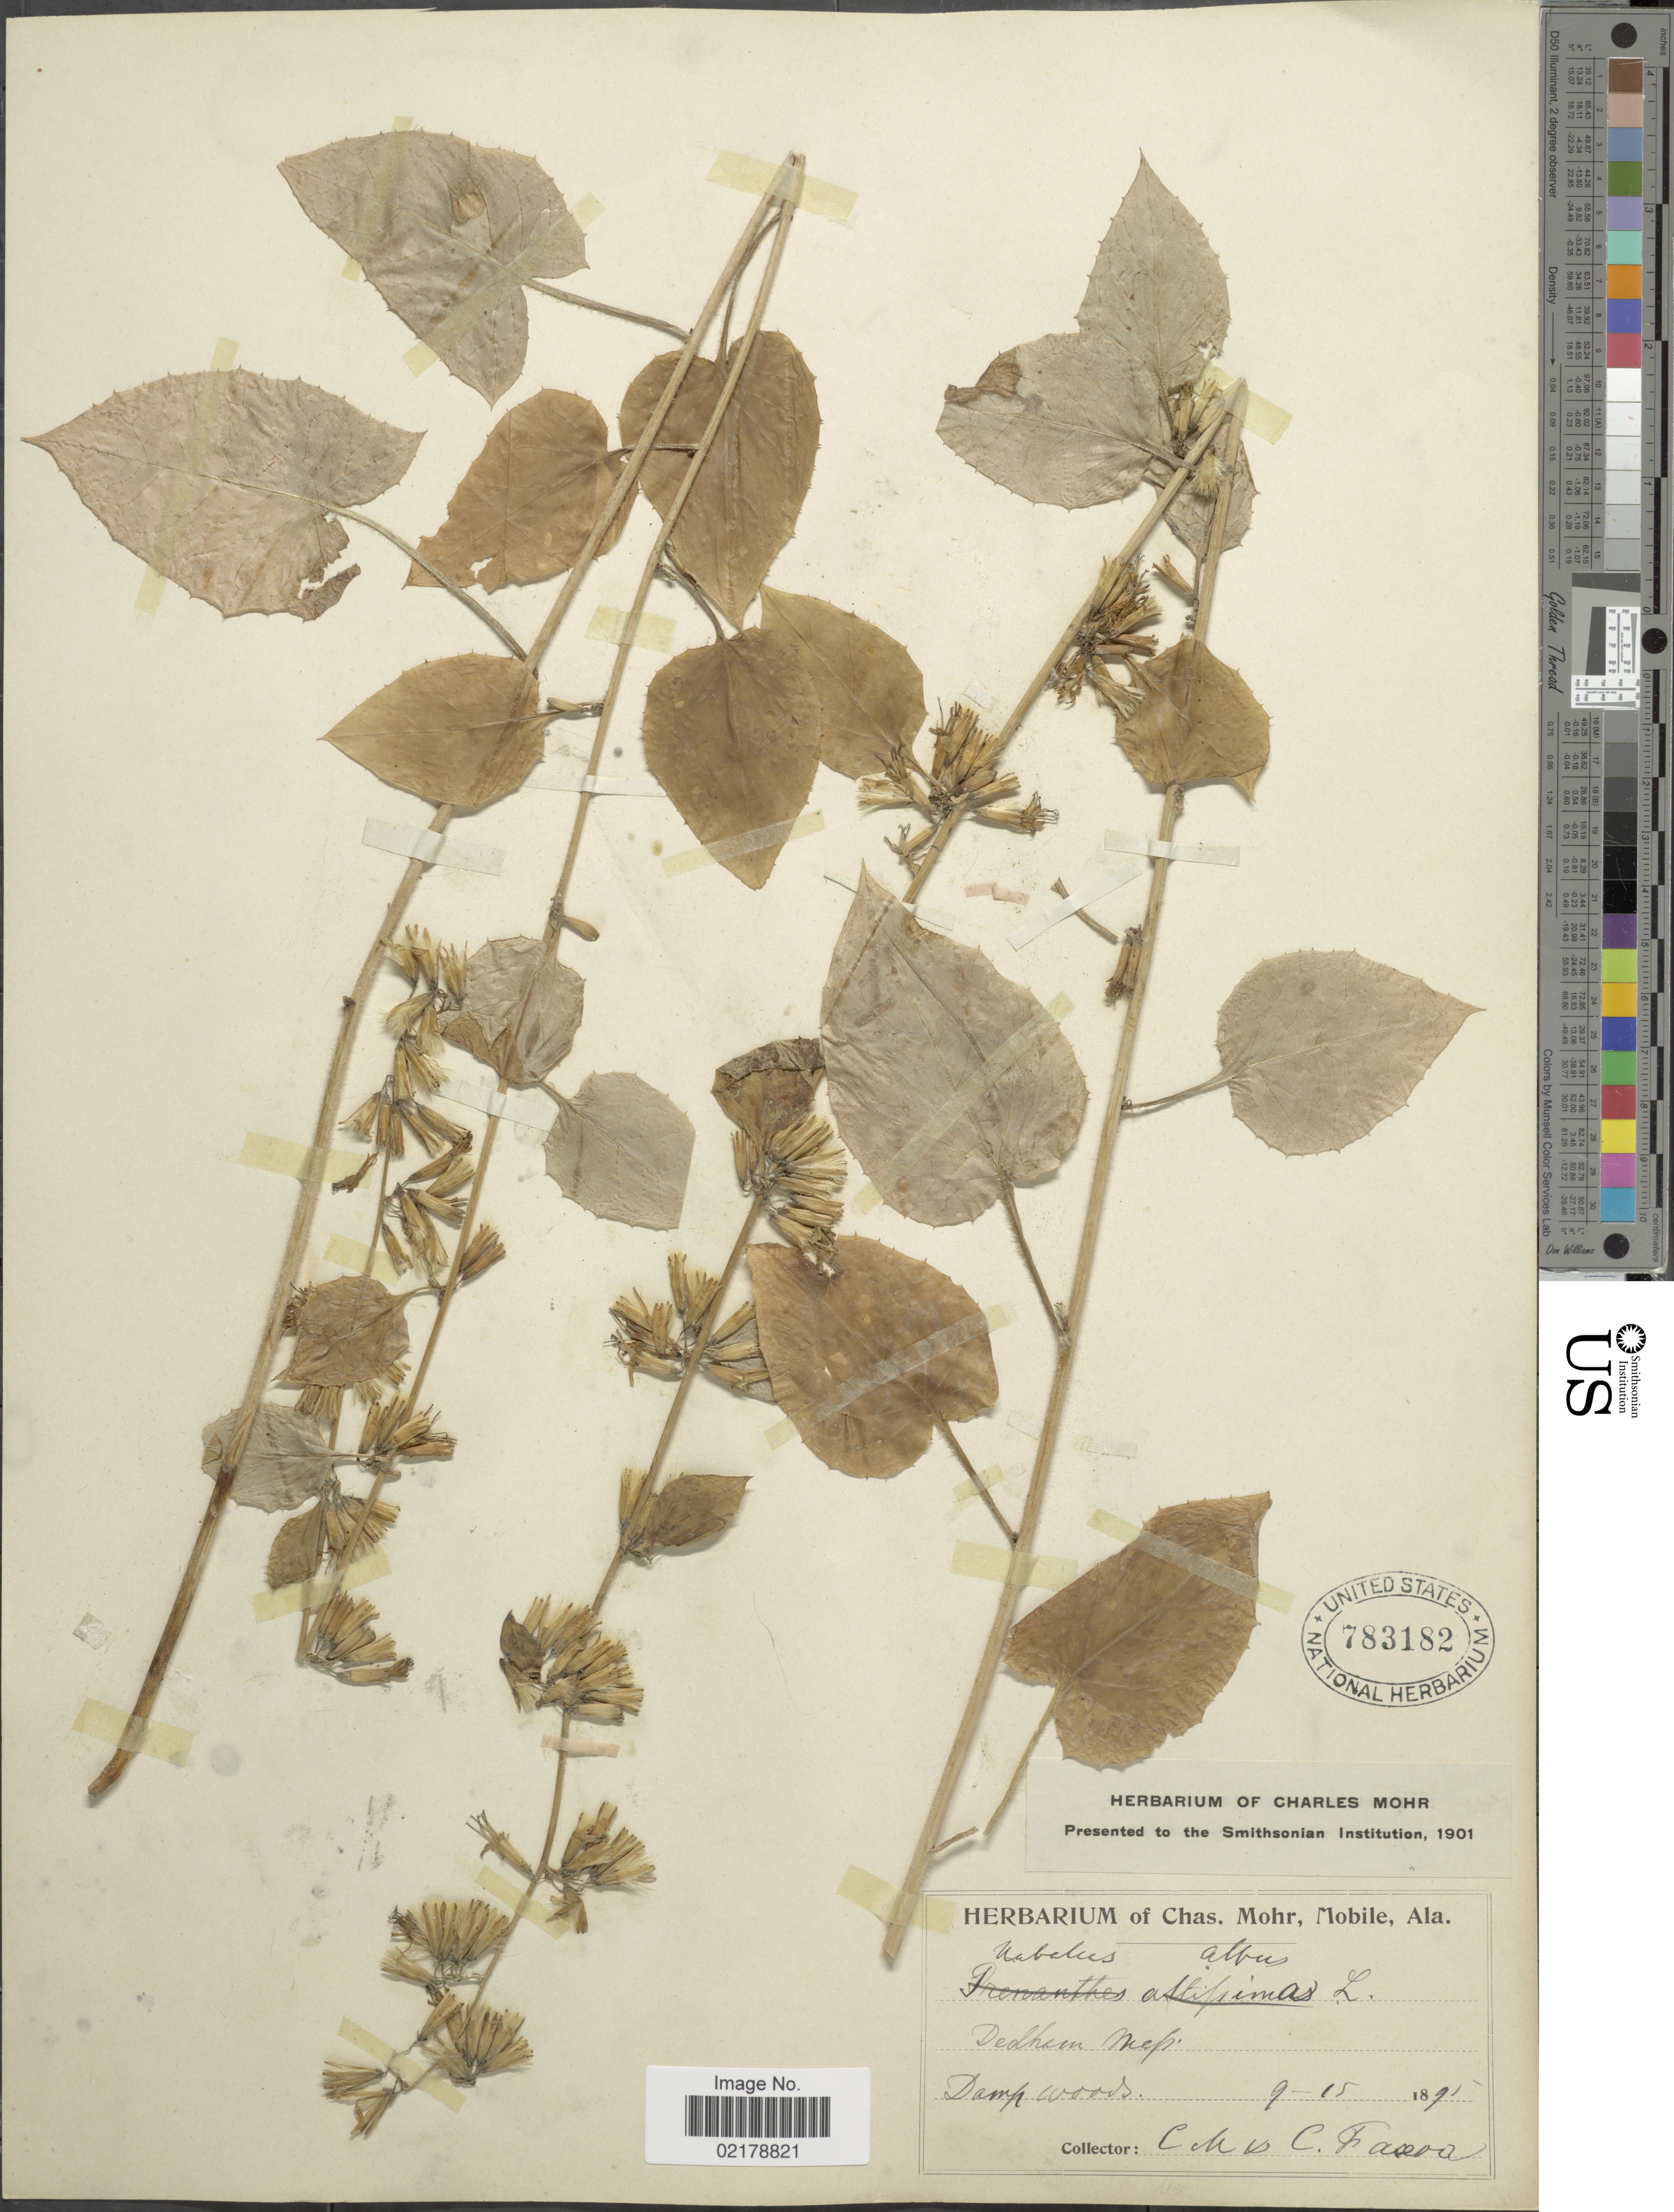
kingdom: Plantae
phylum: Tracheophyta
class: Magnoliopsida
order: Asterales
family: Asteraceae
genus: Nabalus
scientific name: Nabalus albus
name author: (L.) Hook.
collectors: C. T. Mohr & C. Faxon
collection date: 1895-09-15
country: United States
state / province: Massachusetts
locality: Dedham. Damp woods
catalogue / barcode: US 783182